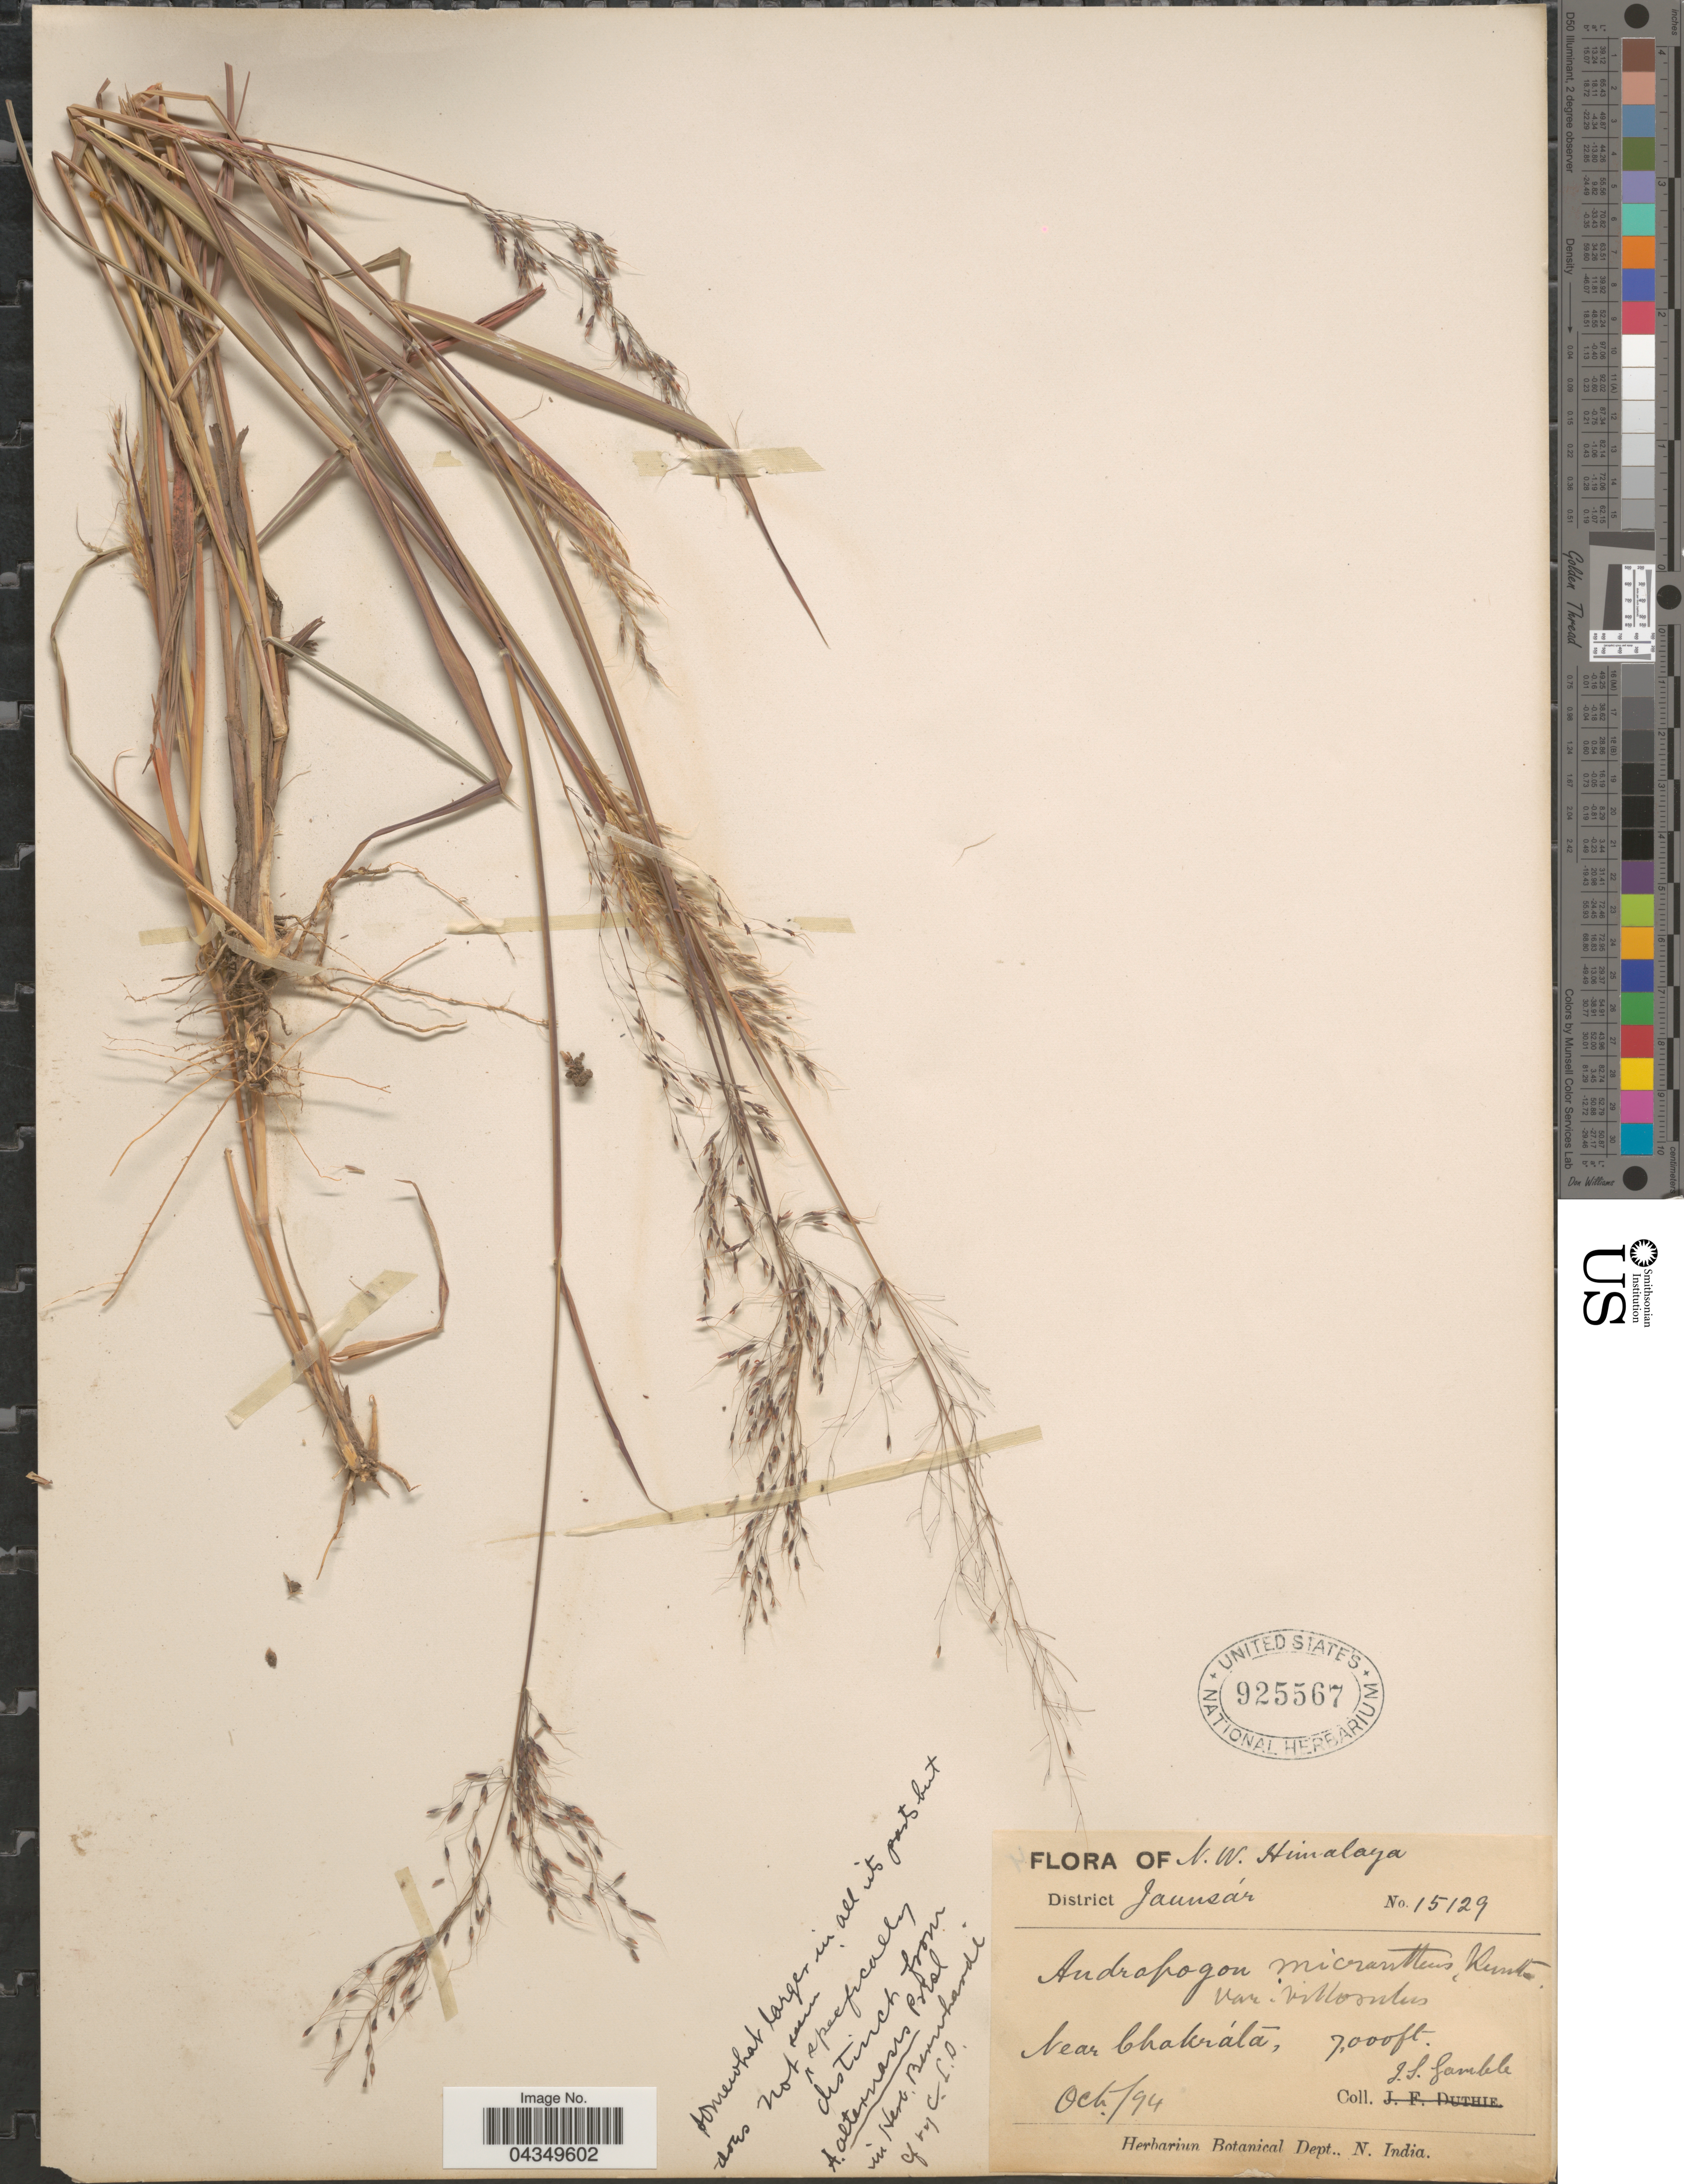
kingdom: Plantae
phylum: Tracheophyta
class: Liliopsida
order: Poales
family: Poaceae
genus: Capillipedium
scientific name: Capillipedium parviflorum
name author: (R. Br.) Stapf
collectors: J. S. Gamble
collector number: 15129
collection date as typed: Transcribed d/m/y: /10/94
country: India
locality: N.W. Himalaya. District Jaunsár. Near Chakráta.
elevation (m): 2134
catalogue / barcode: US 925567